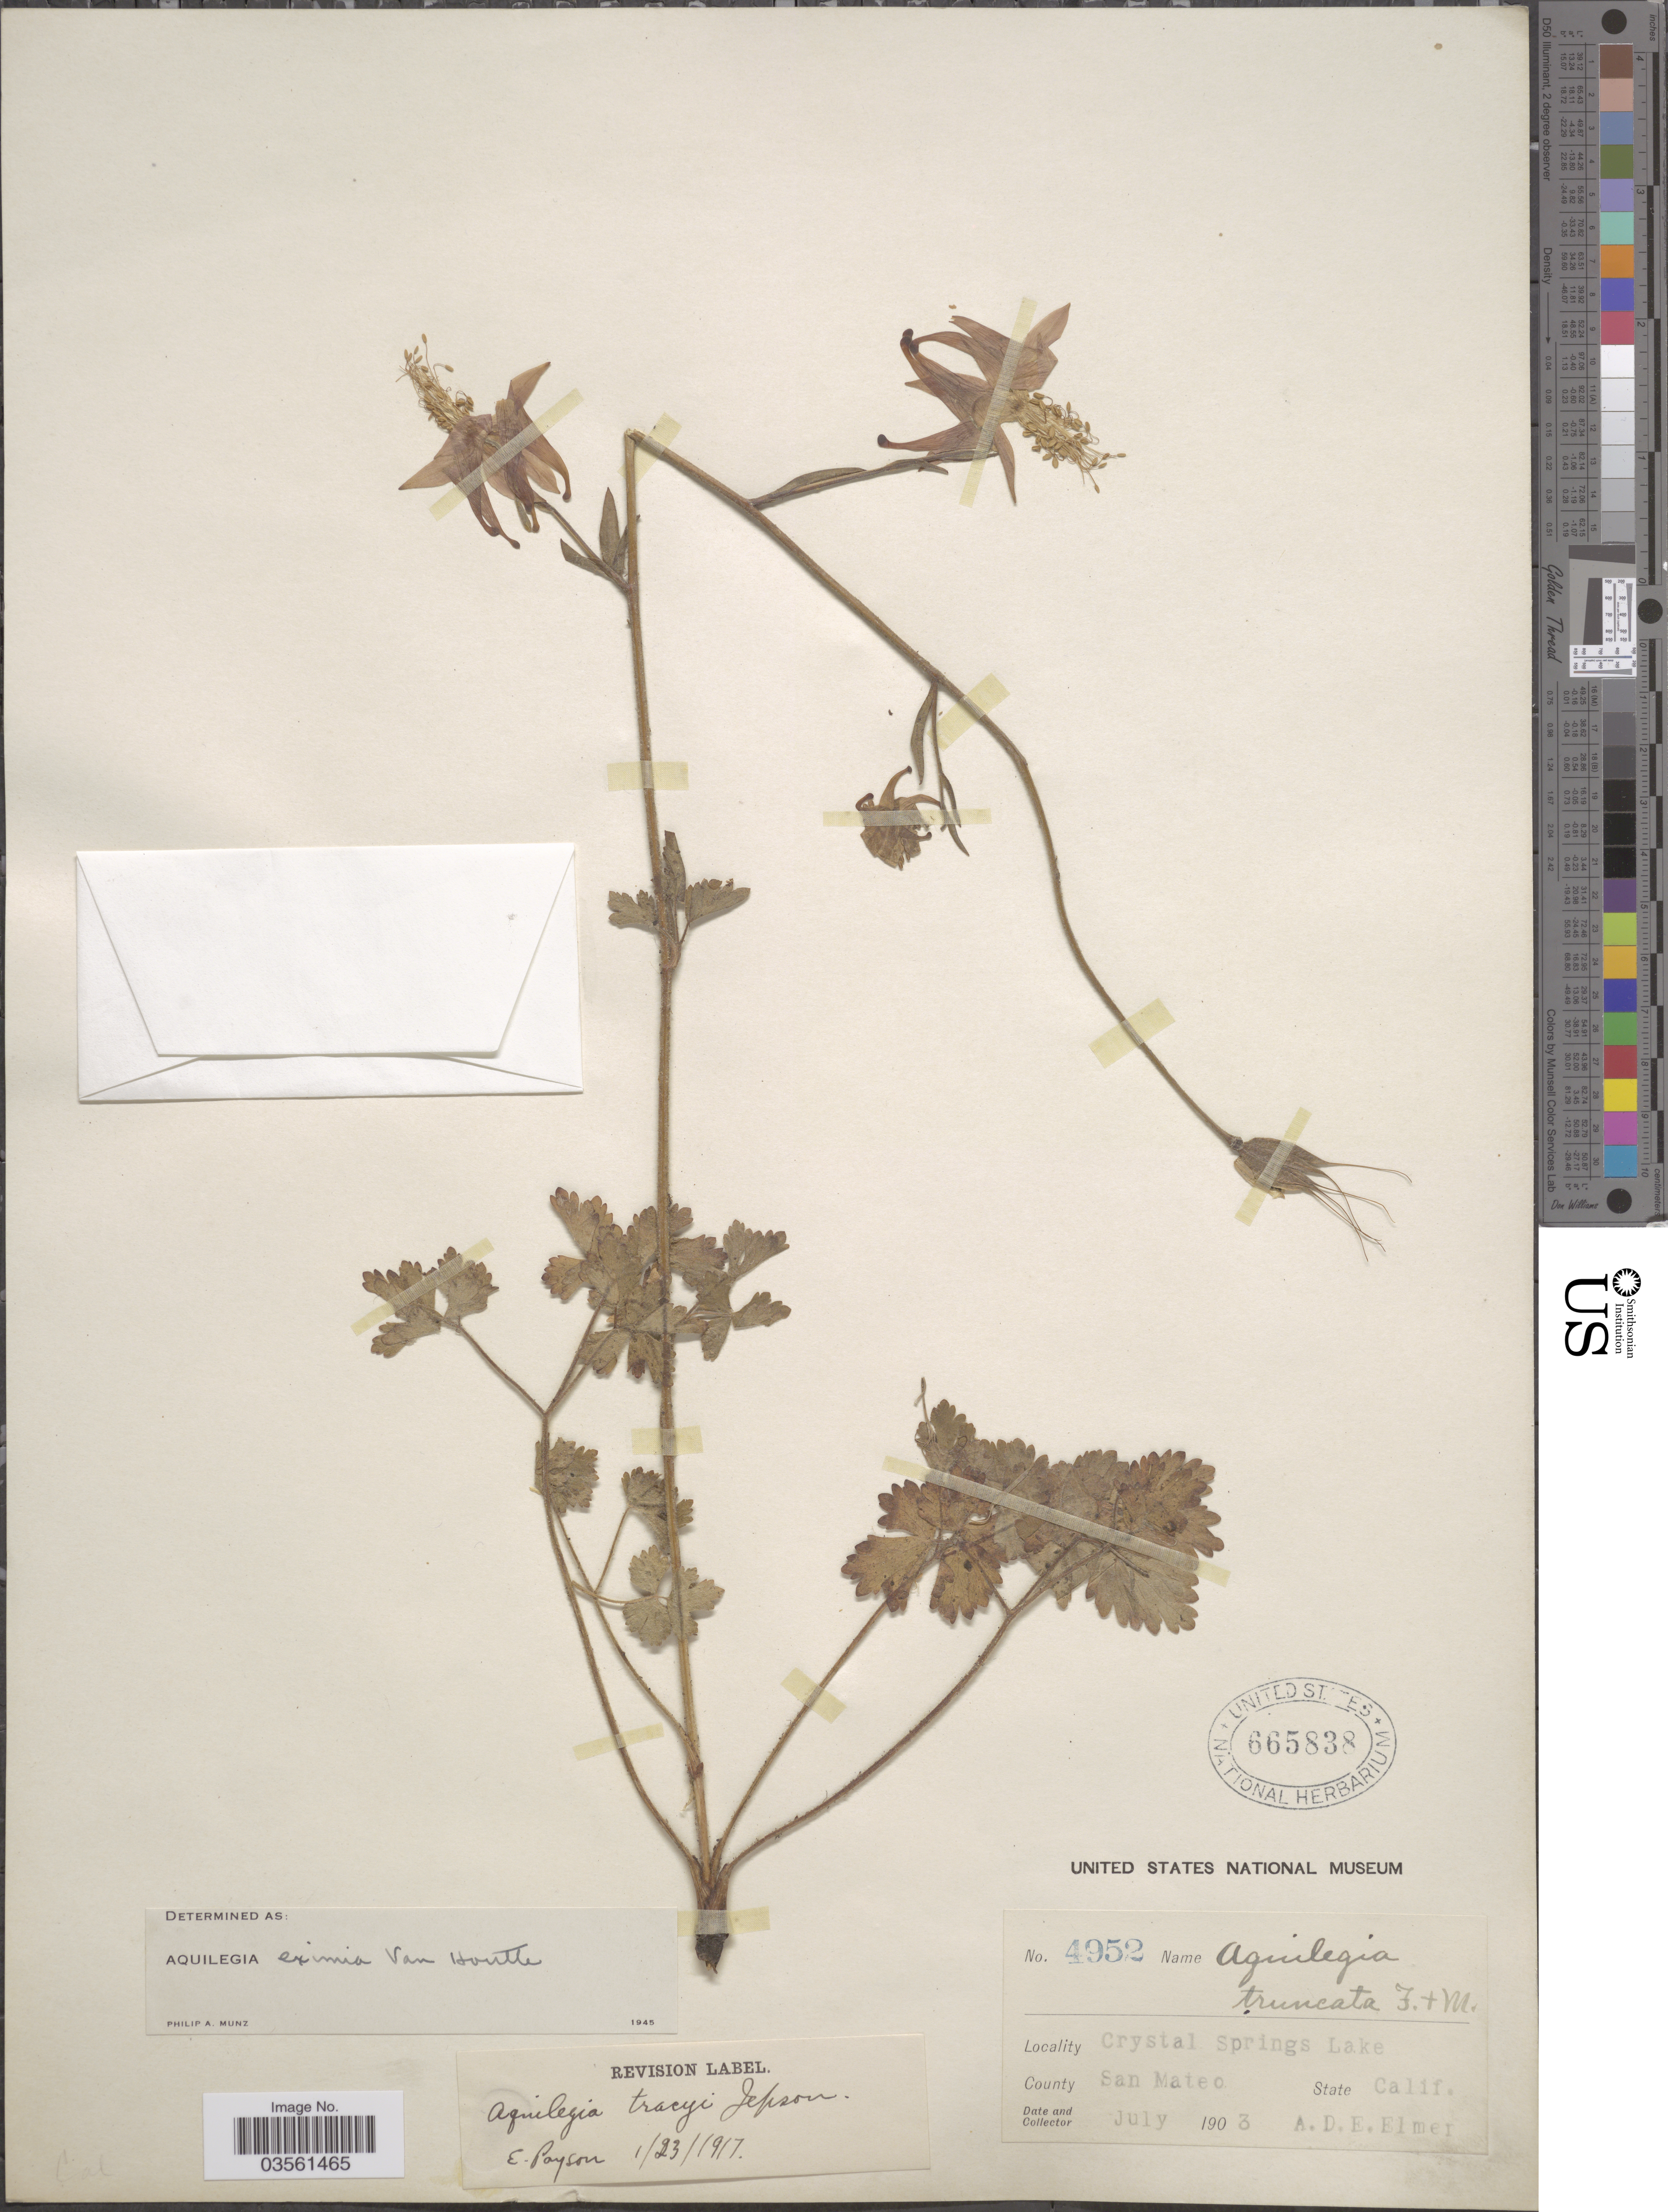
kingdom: Plantae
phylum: Tracheophyta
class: Magnoliopsida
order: Ranunculales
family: Ranunculaceae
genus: Aquilegia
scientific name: Aquilegia eximia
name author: Van Houtte & Planch.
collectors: A. D. E. Elmer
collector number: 4952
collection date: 1903-07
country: United States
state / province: California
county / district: San Mateo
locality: Crystal Springs Lake. County San Mateo.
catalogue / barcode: US 665838